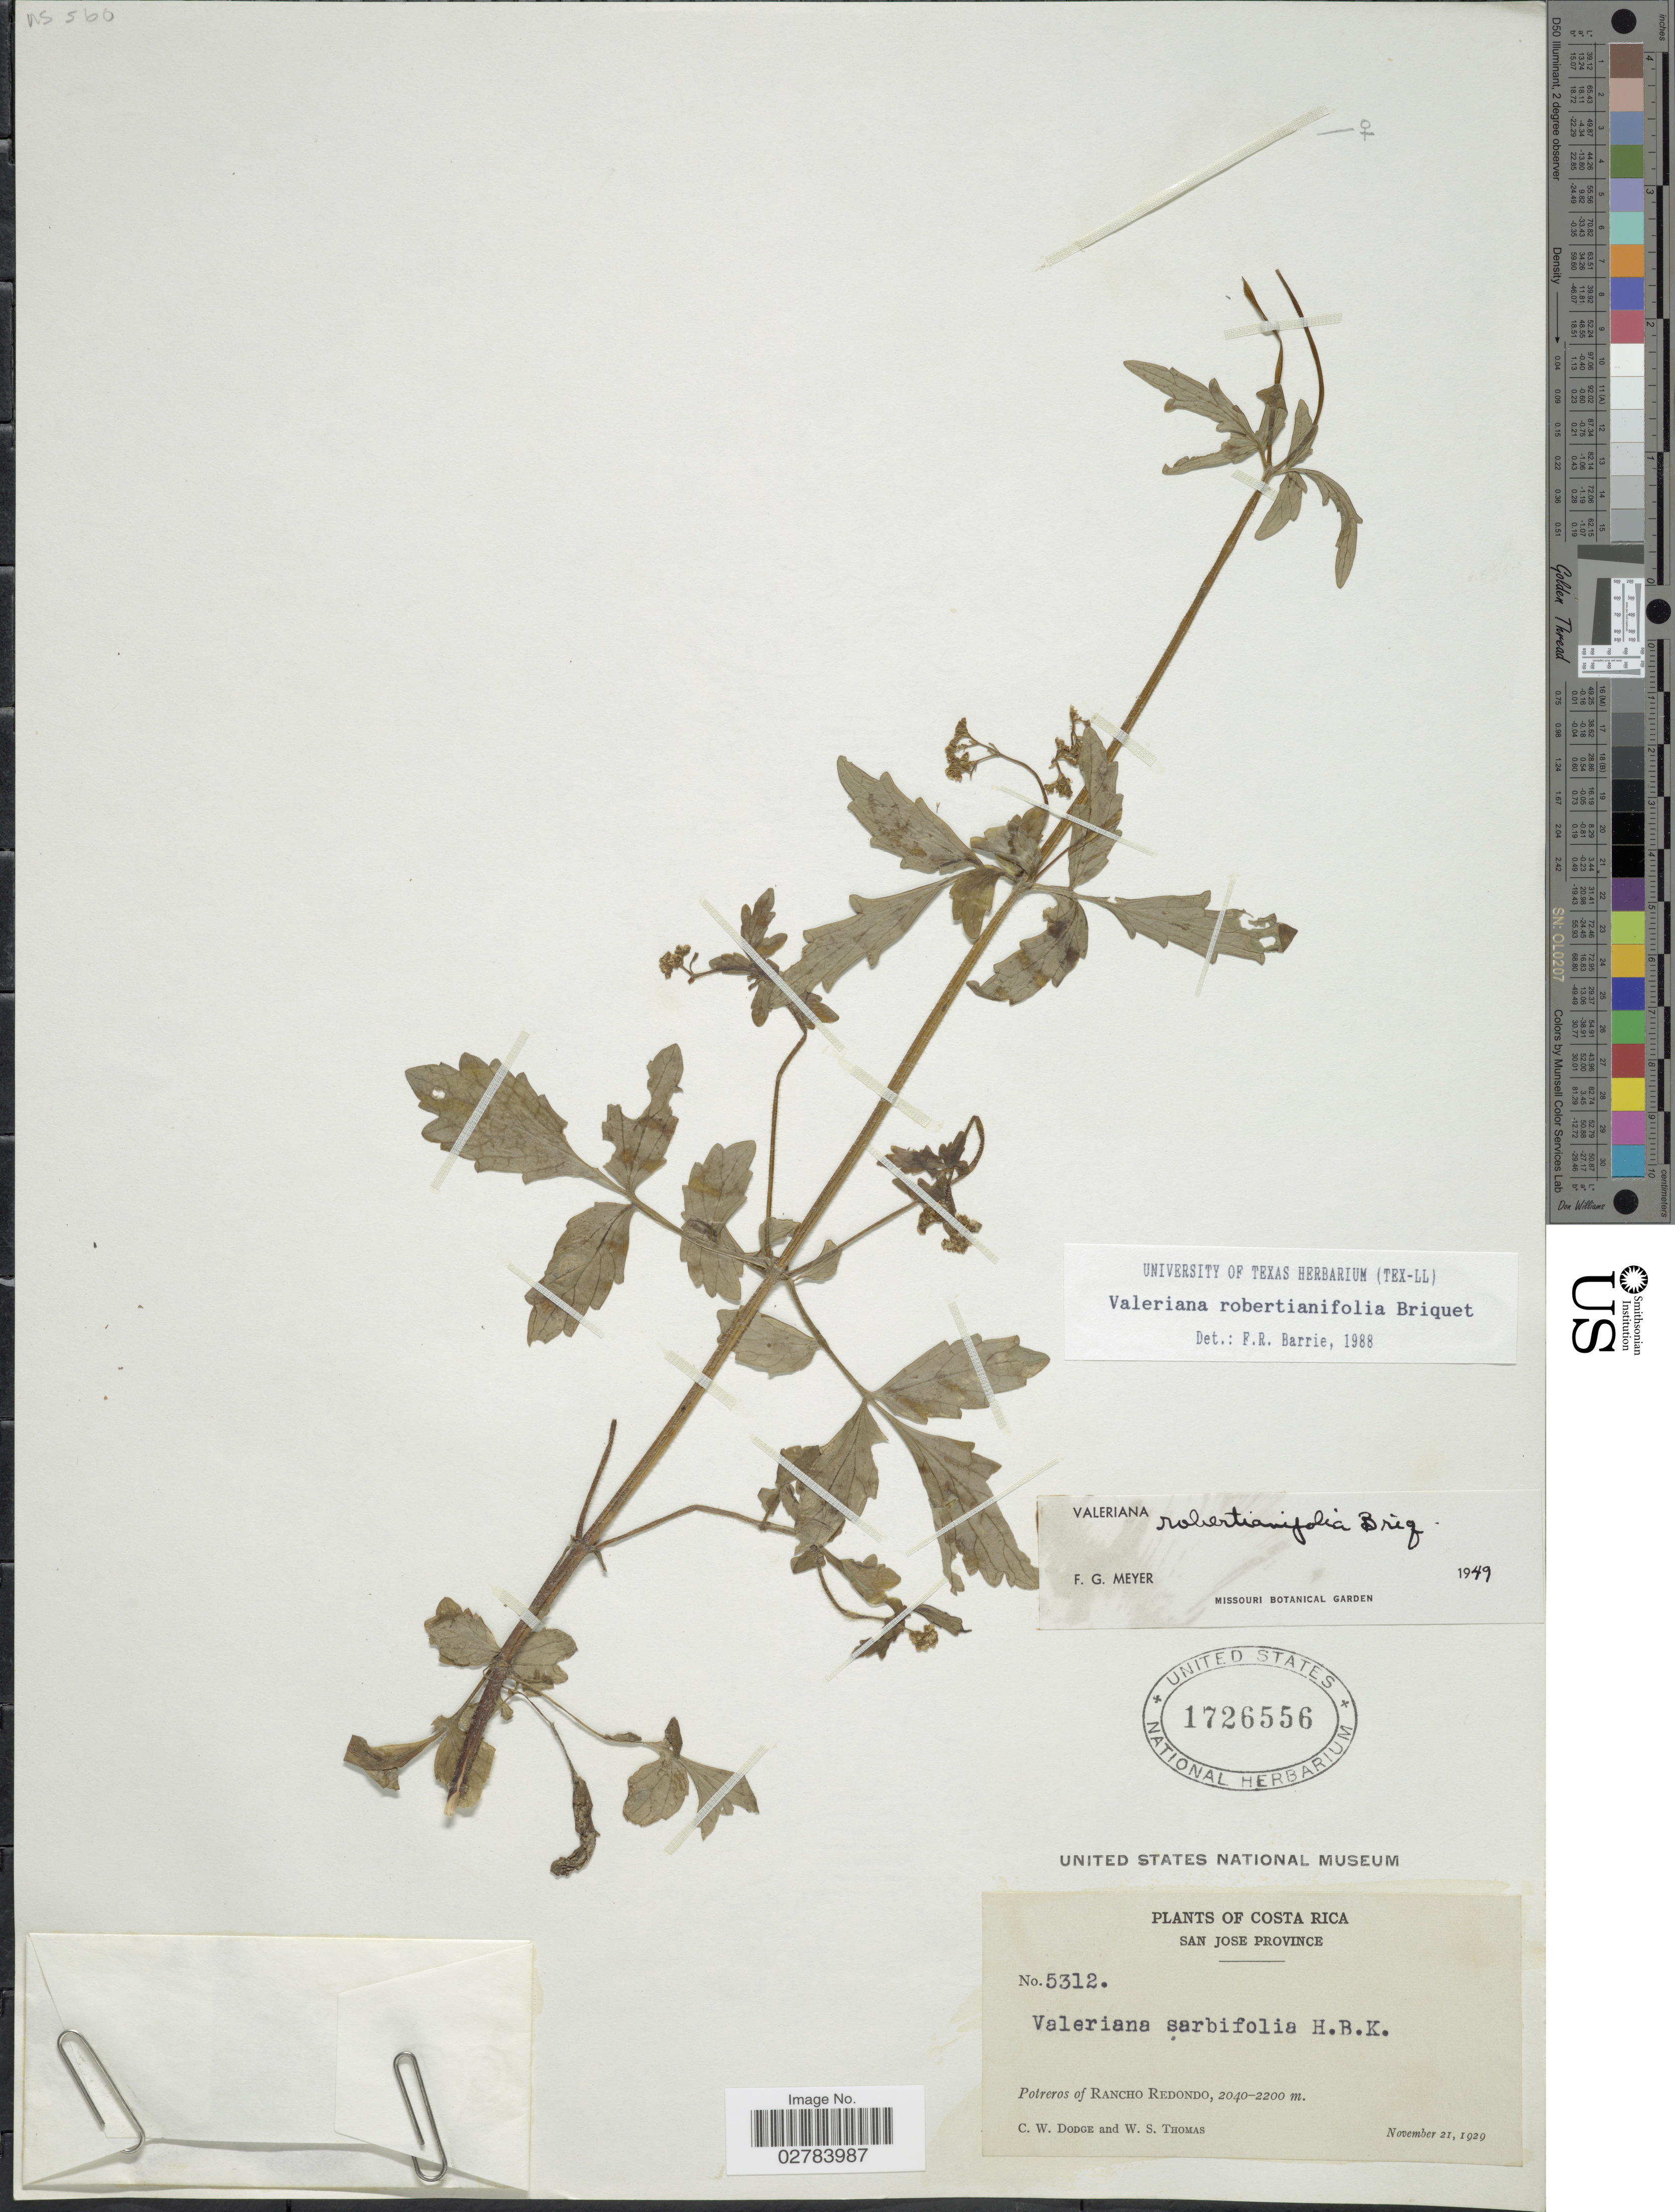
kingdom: Plantae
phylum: Tracheophyta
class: Magnoliopsida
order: Dipsacales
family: Caprifoliaceae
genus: Valeriana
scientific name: Valeriana robertianifolia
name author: Briq.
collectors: C. Dodge & W. S. Thomas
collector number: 5312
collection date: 1929-11-21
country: Costa Rica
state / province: San José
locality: Potreros of Rancho Redondo.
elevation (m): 2040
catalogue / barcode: US 1726556